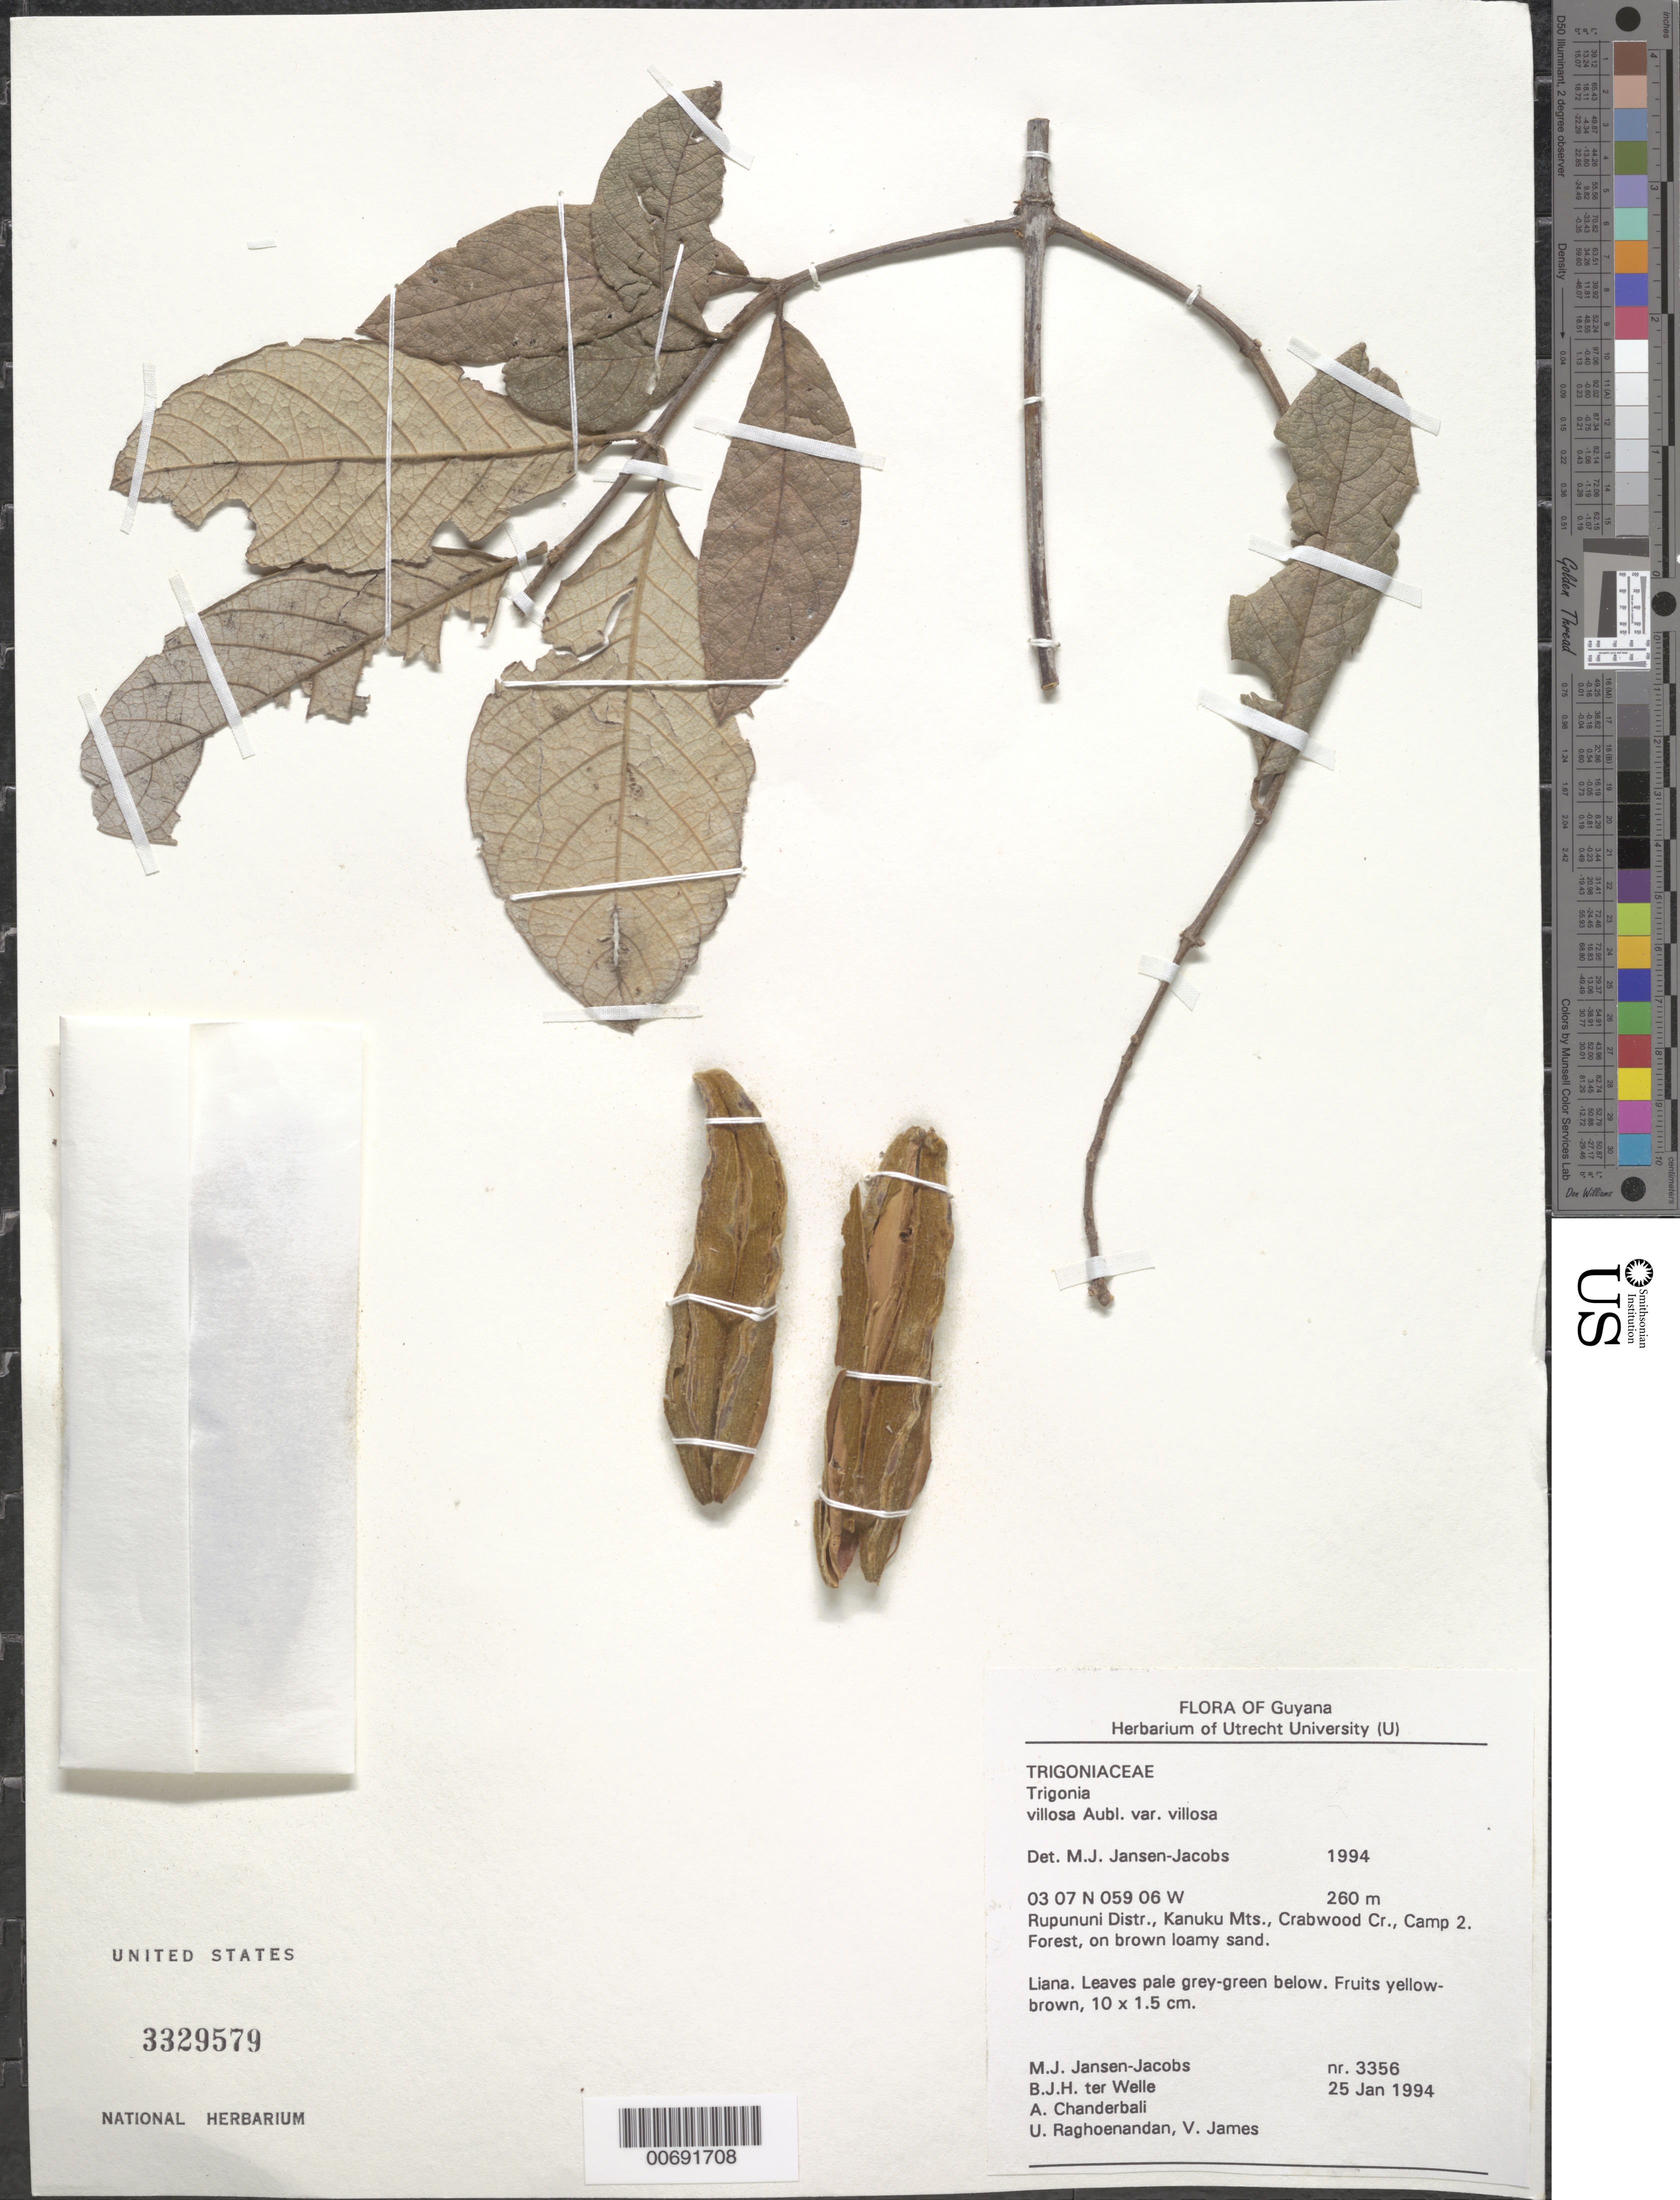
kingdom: Plantae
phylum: Tracheophyta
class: Magnoliopsida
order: Malpighiales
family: Trigoniaceae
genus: Trigonia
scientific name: Trigonia villosa var. villosa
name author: Aubl.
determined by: Jansen-Jacobs, M. J., (U), Nationaal Herbarium Nederland, Utrecht University branch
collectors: M. J. Jansen-Jacobs, B. Welle, A. S. Chanderbali, U. Raghoenandan & V. James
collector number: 3356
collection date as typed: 25-Jan-94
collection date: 1994-01-25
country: Guyana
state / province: U. Takutu-U. Essequibo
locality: Crabwood Cr., Camp 2, Kanuku Mts., Rupununi District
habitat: Forest on brown loamy sand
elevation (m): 260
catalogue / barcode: US 3329579